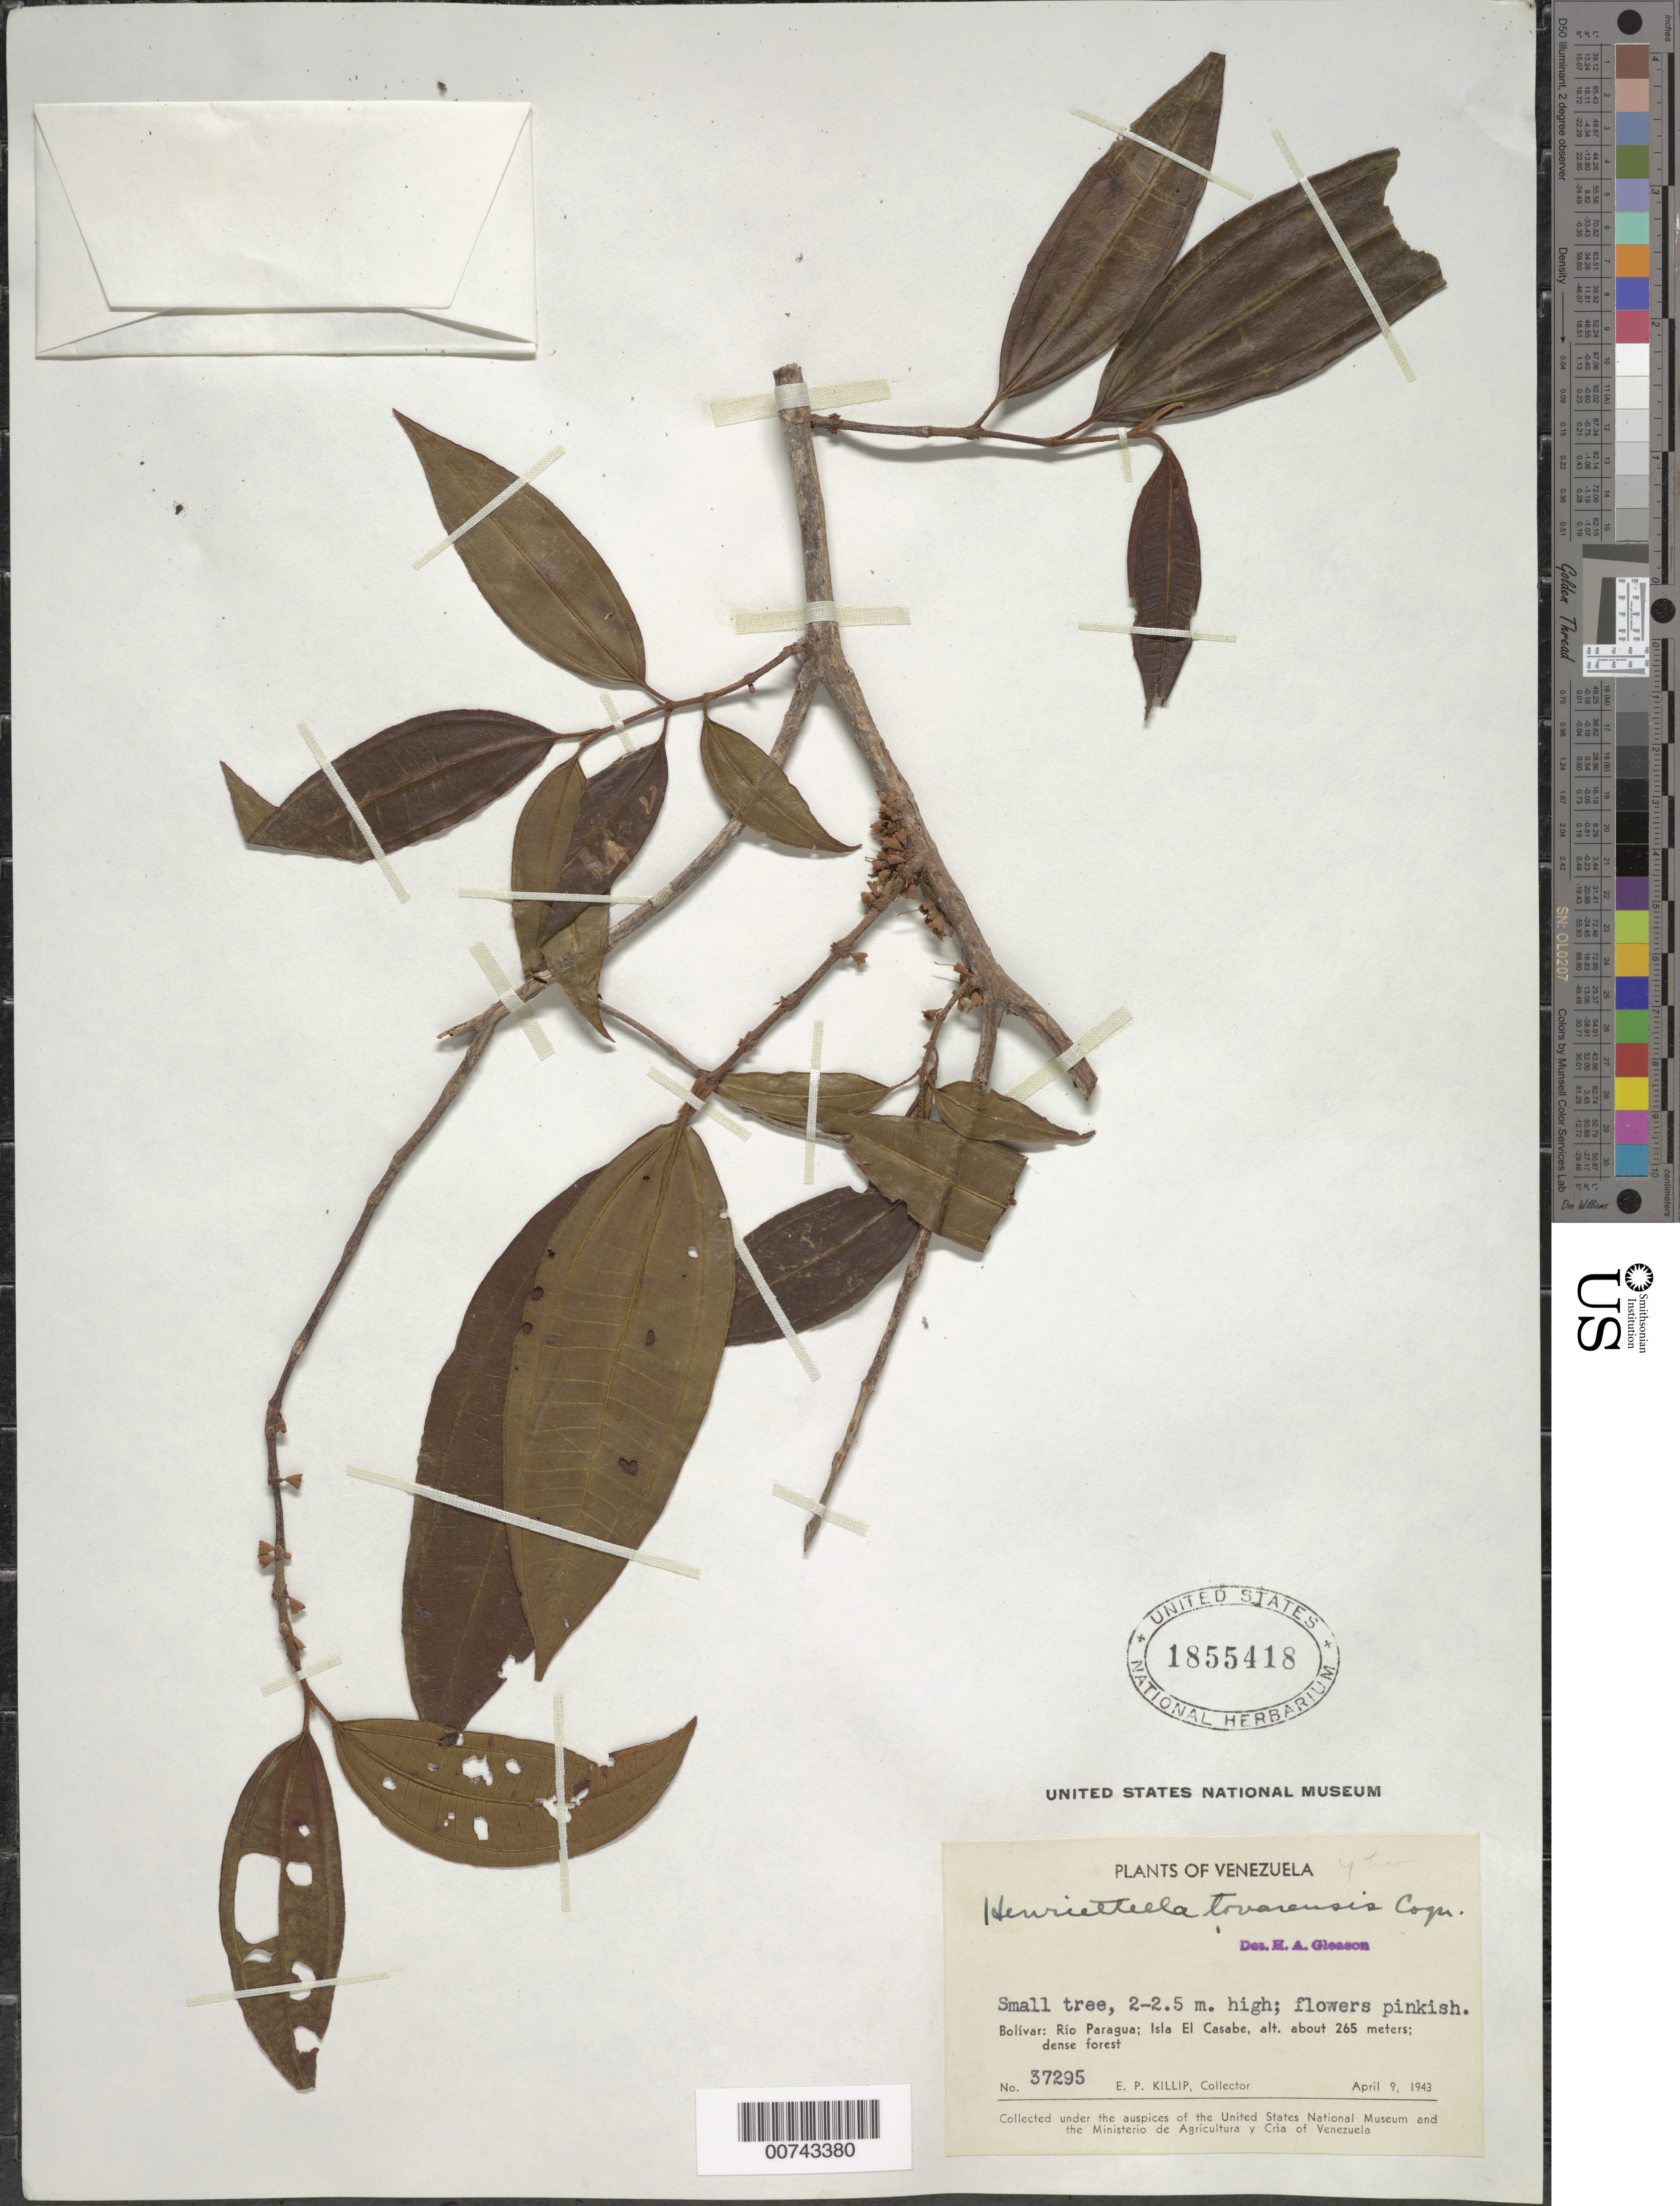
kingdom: Plantae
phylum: Tracheophyta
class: Magnoliopsida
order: Myrtales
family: Melastomataceae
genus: Henriettea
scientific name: Henriettea sp.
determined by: Strong, Mark T., (BOT), Smithsonian Institution - National Museum of Natural History (UNITED STATES)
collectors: E. P. Killip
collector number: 37295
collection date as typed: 9-Apr-43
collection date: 1943-04-09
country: Venezuela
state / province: Bolívar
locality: Río Paragua, Isla El Casabe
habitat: Dense forest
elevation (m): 265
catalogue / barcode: US 1855418